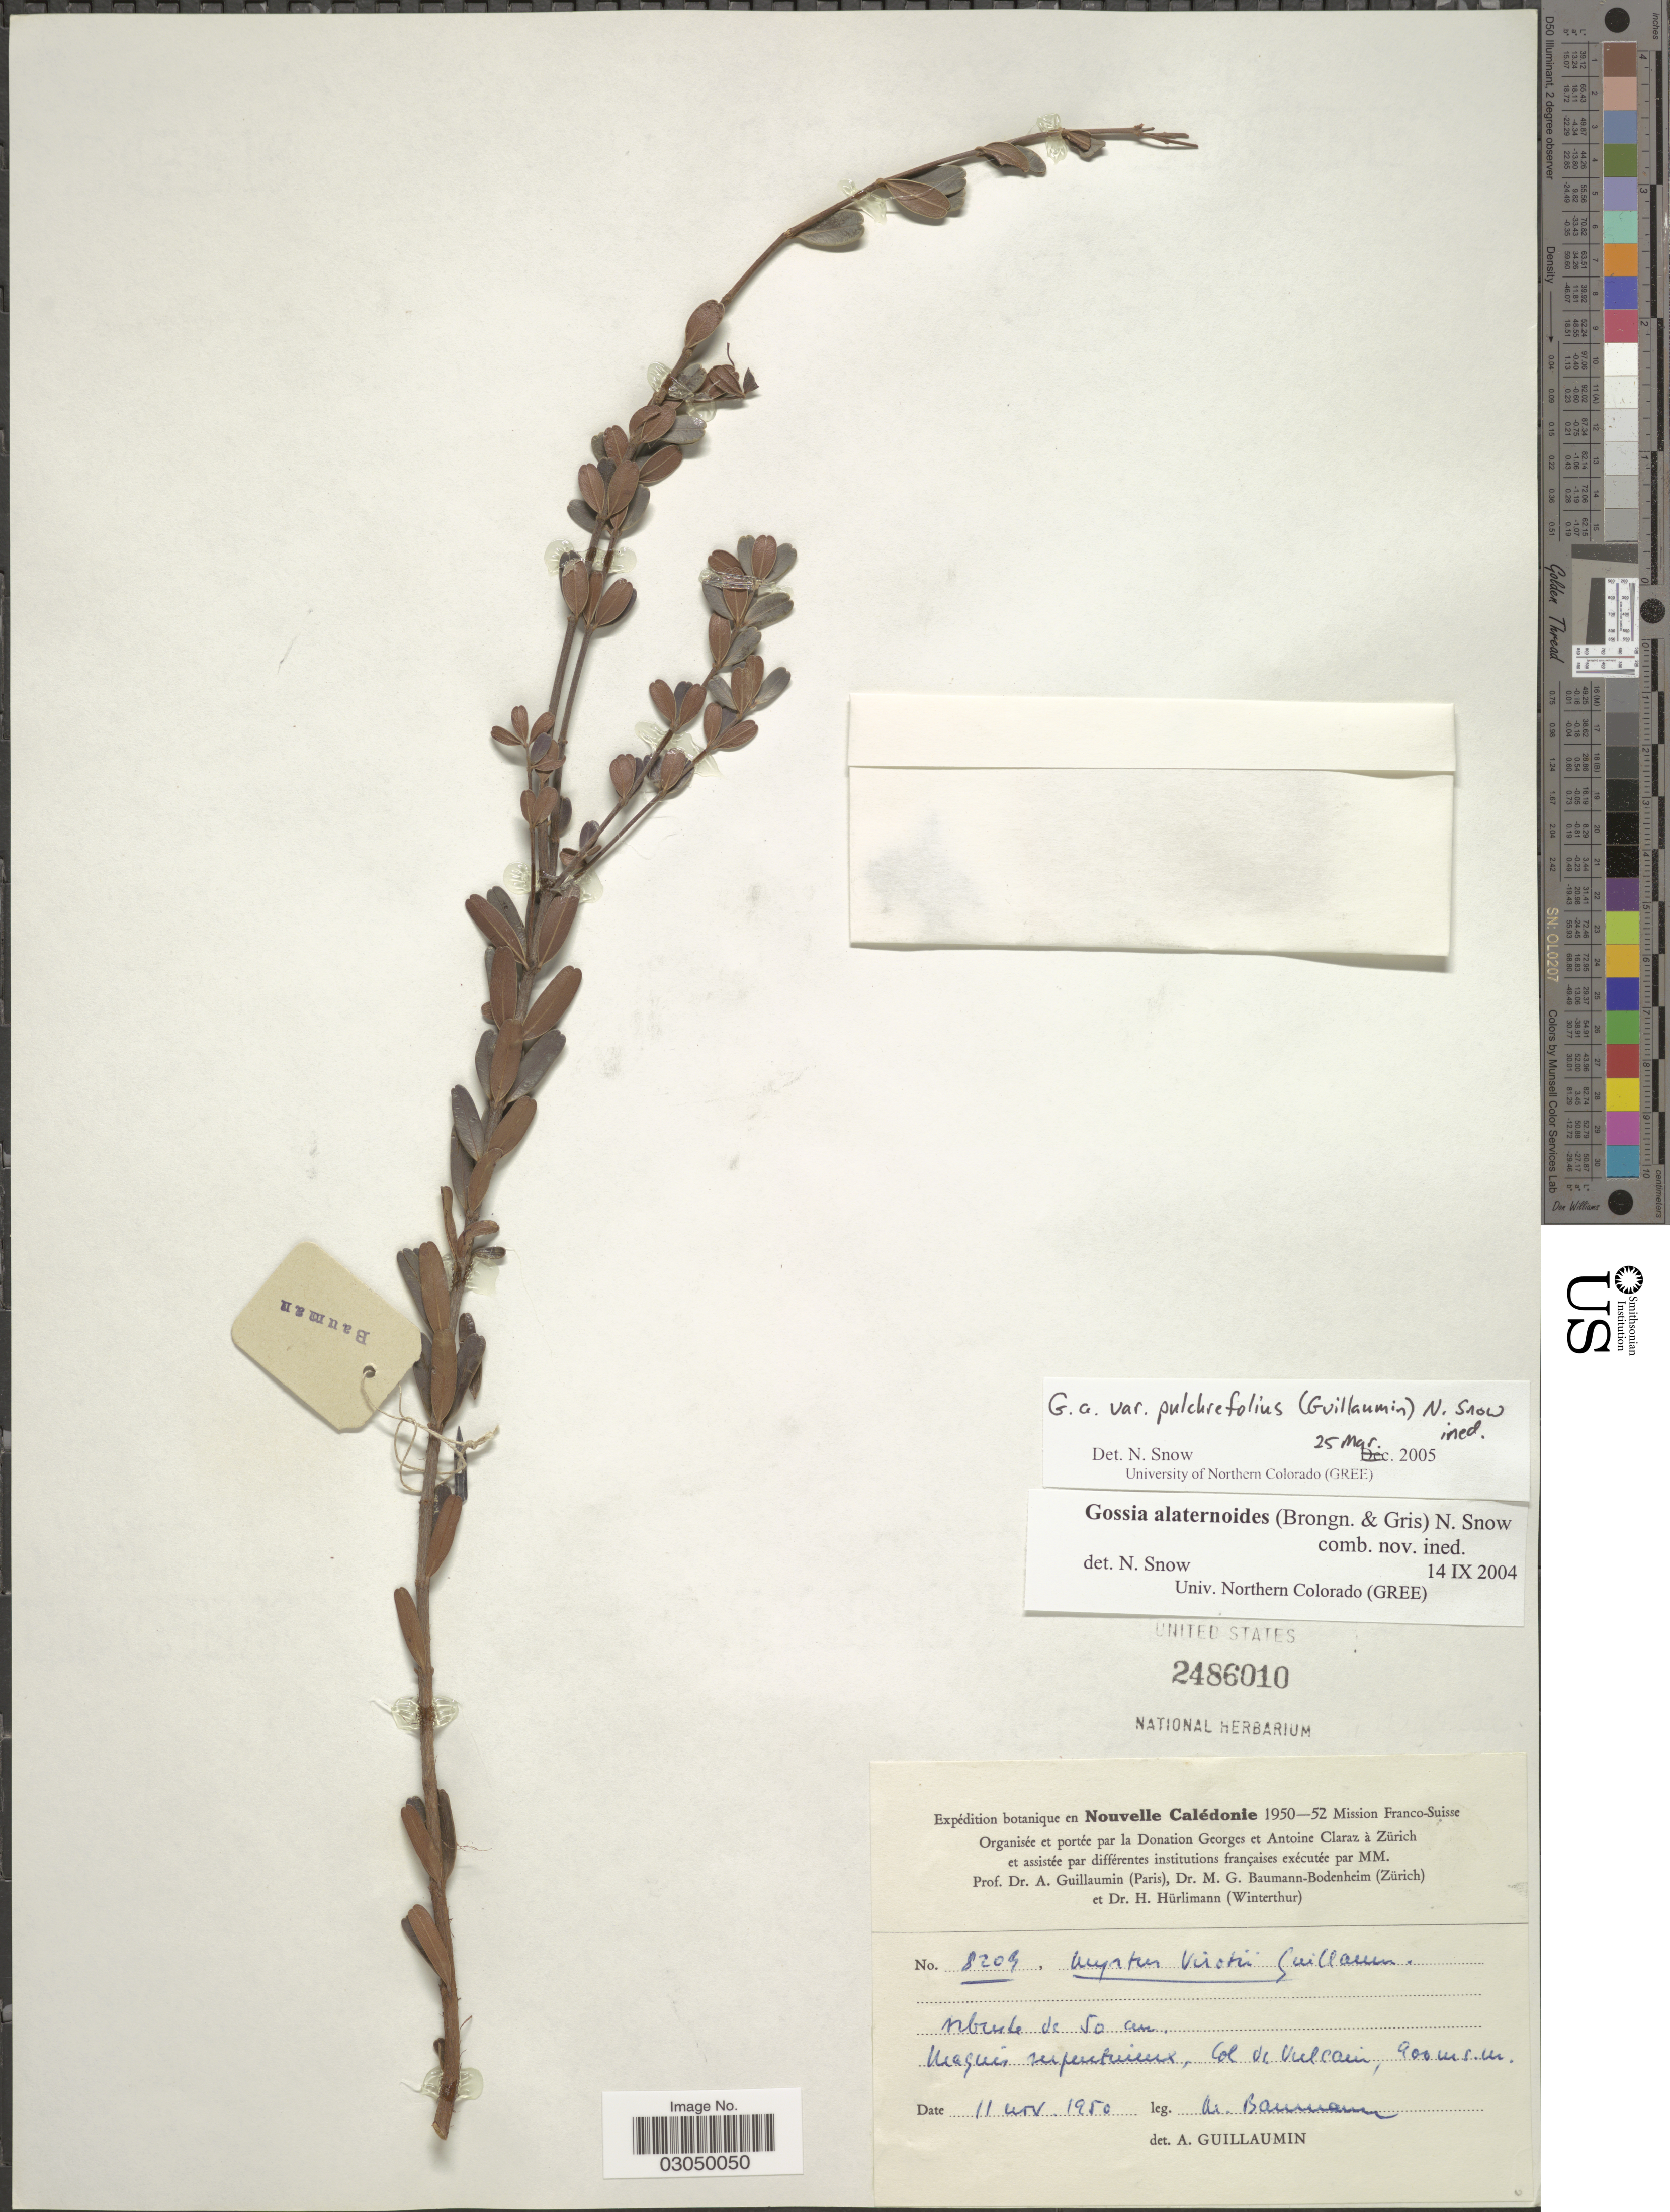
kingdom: Plantae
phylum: Tracheophyta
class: Magnoliopsida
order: Myrtales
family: Myrtaceae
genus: Gossia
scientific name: Gossia virotii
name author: (Guillaumin) N. Snow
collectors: A. Guillaumin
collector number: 8209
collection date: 1950-11-11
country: New Caledonia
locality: En Nouvelle-Calédonie. Maquis serpentineux, Col de Vulcain.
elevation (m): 900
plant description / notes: CIted by N. Snow, Adansonia, sér. 3, 42: 172. 2020.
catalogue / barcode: US 2486010